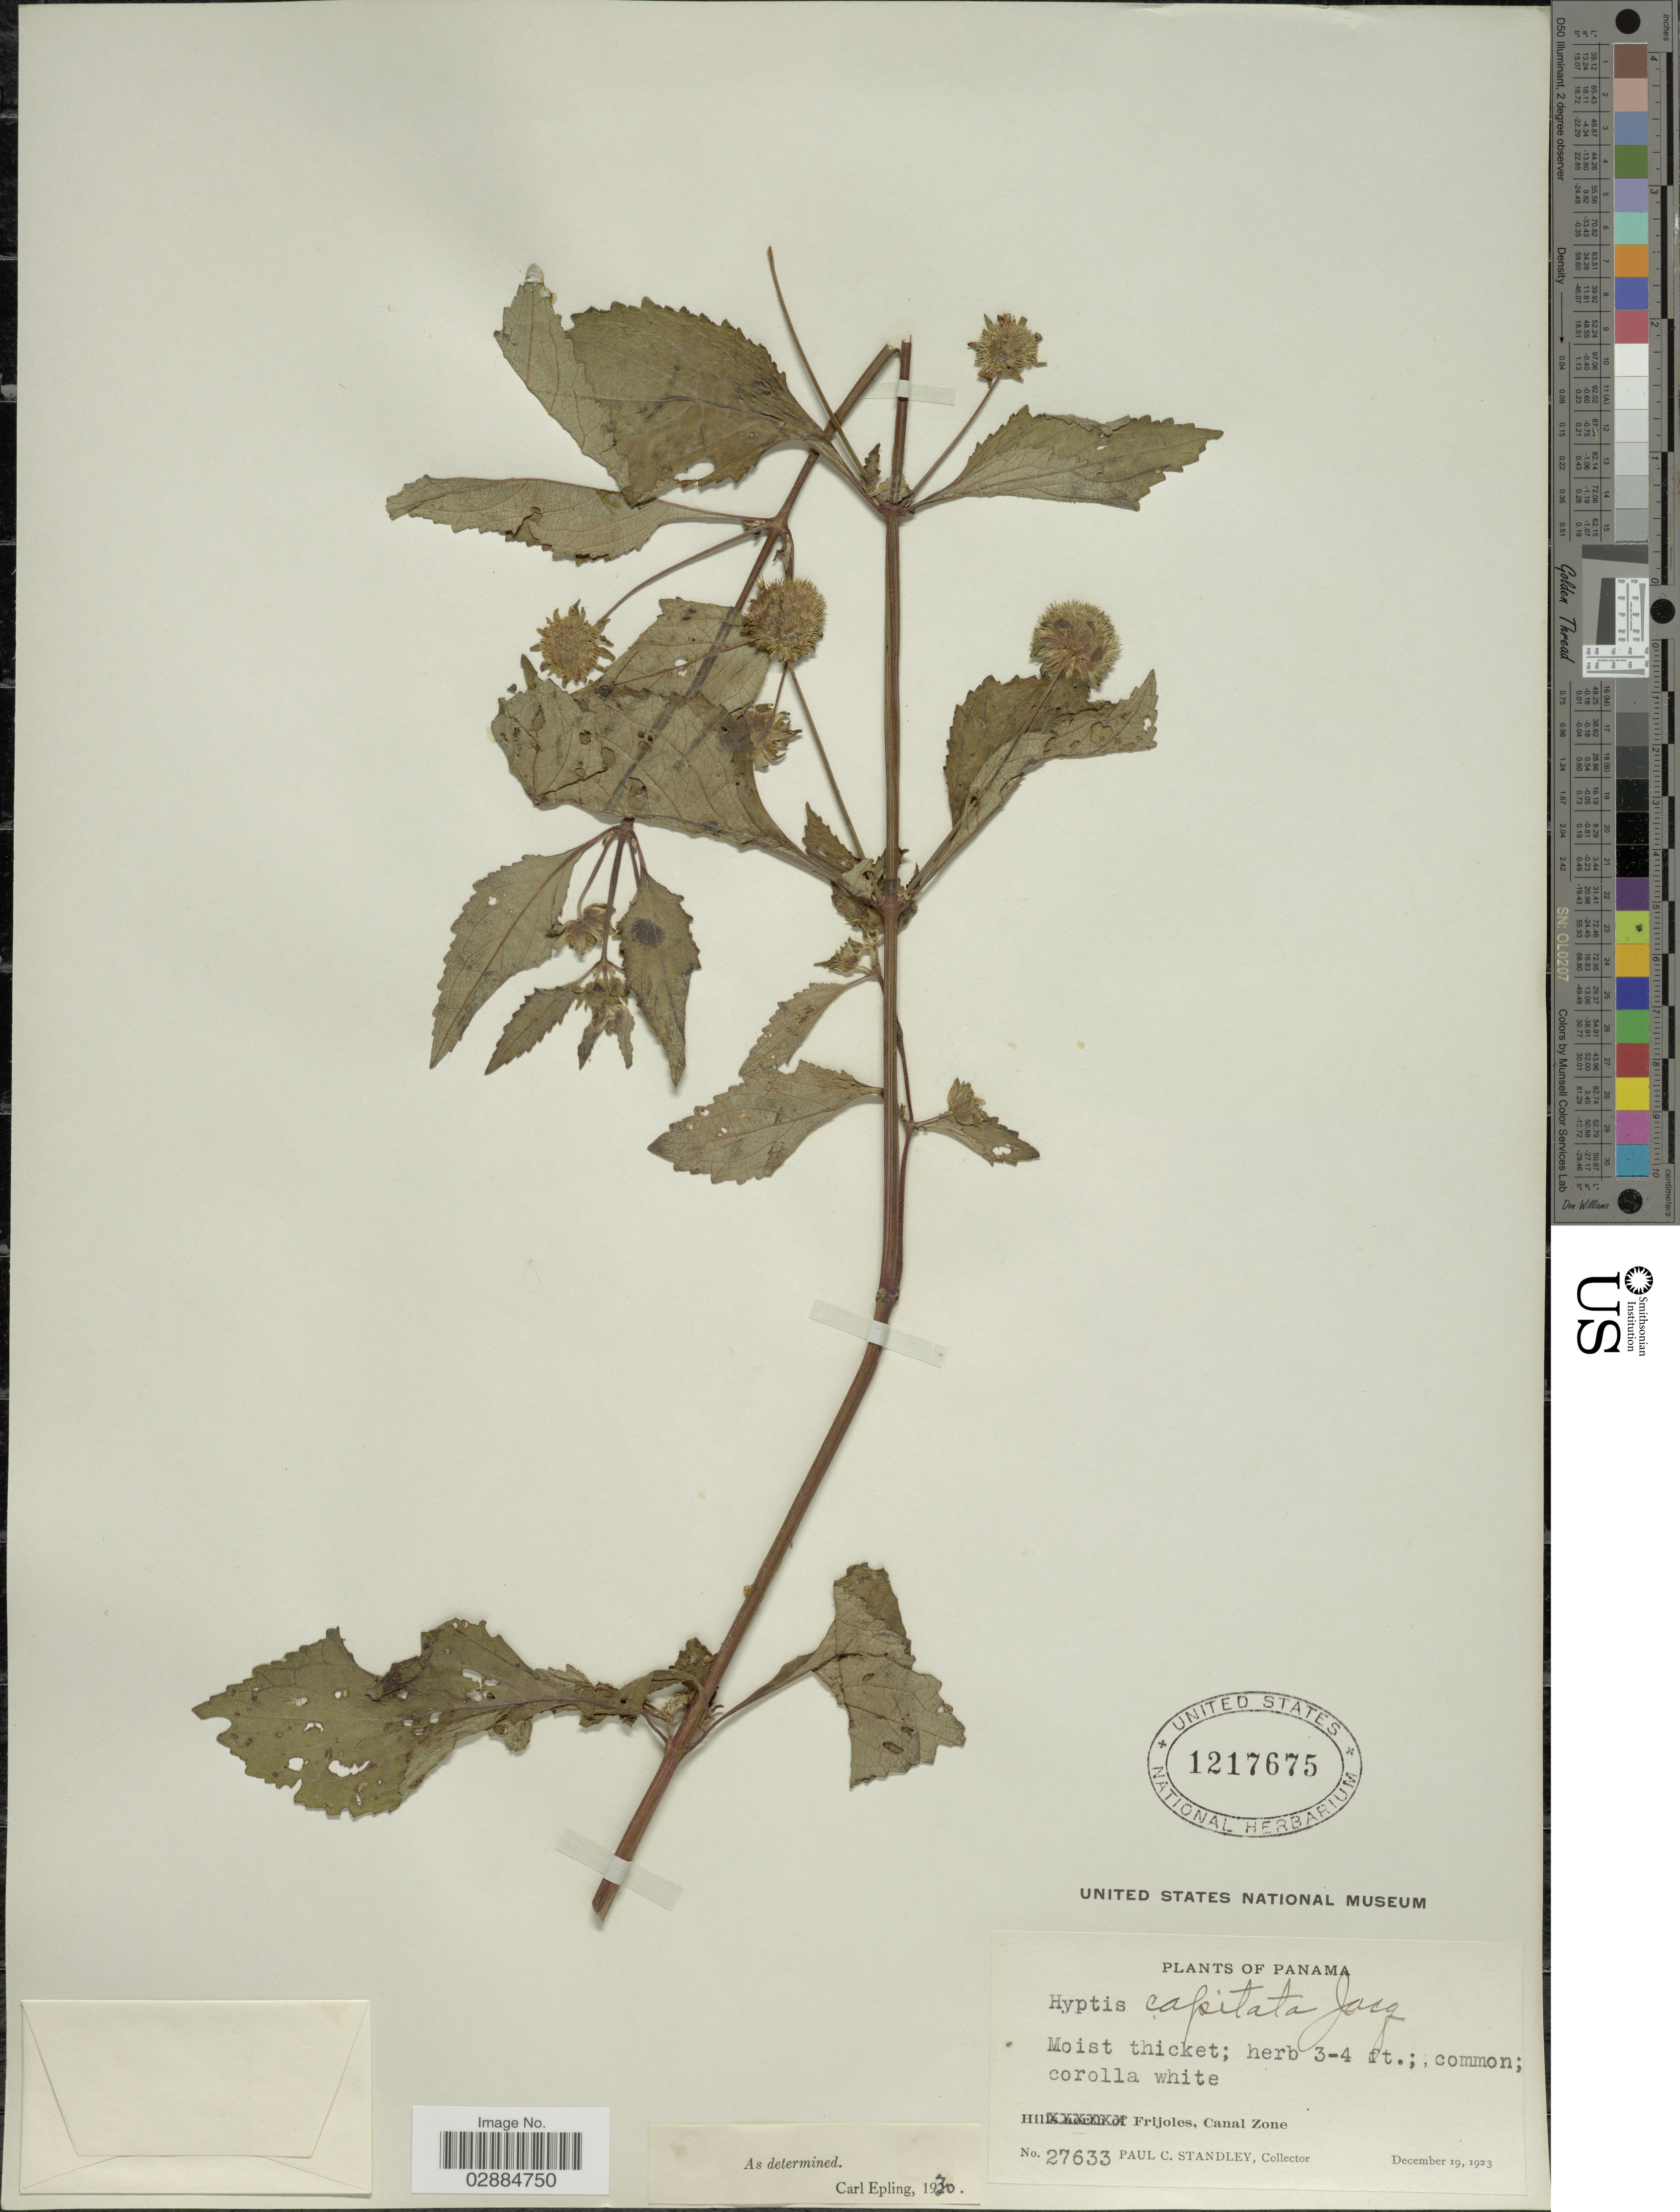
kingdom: Plantae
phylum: Tracheophyta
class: Magnoliopsida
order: Lamiales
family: Lamiaceae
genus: Hyptis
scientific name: Hyptis capitata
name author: Jacq.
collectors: P. C. Standley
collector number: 27633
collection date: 1923-12-19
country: Panama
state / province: Colón / Panamá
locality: Hills Frijoles, Canal Zone.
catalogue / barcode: US 1217675